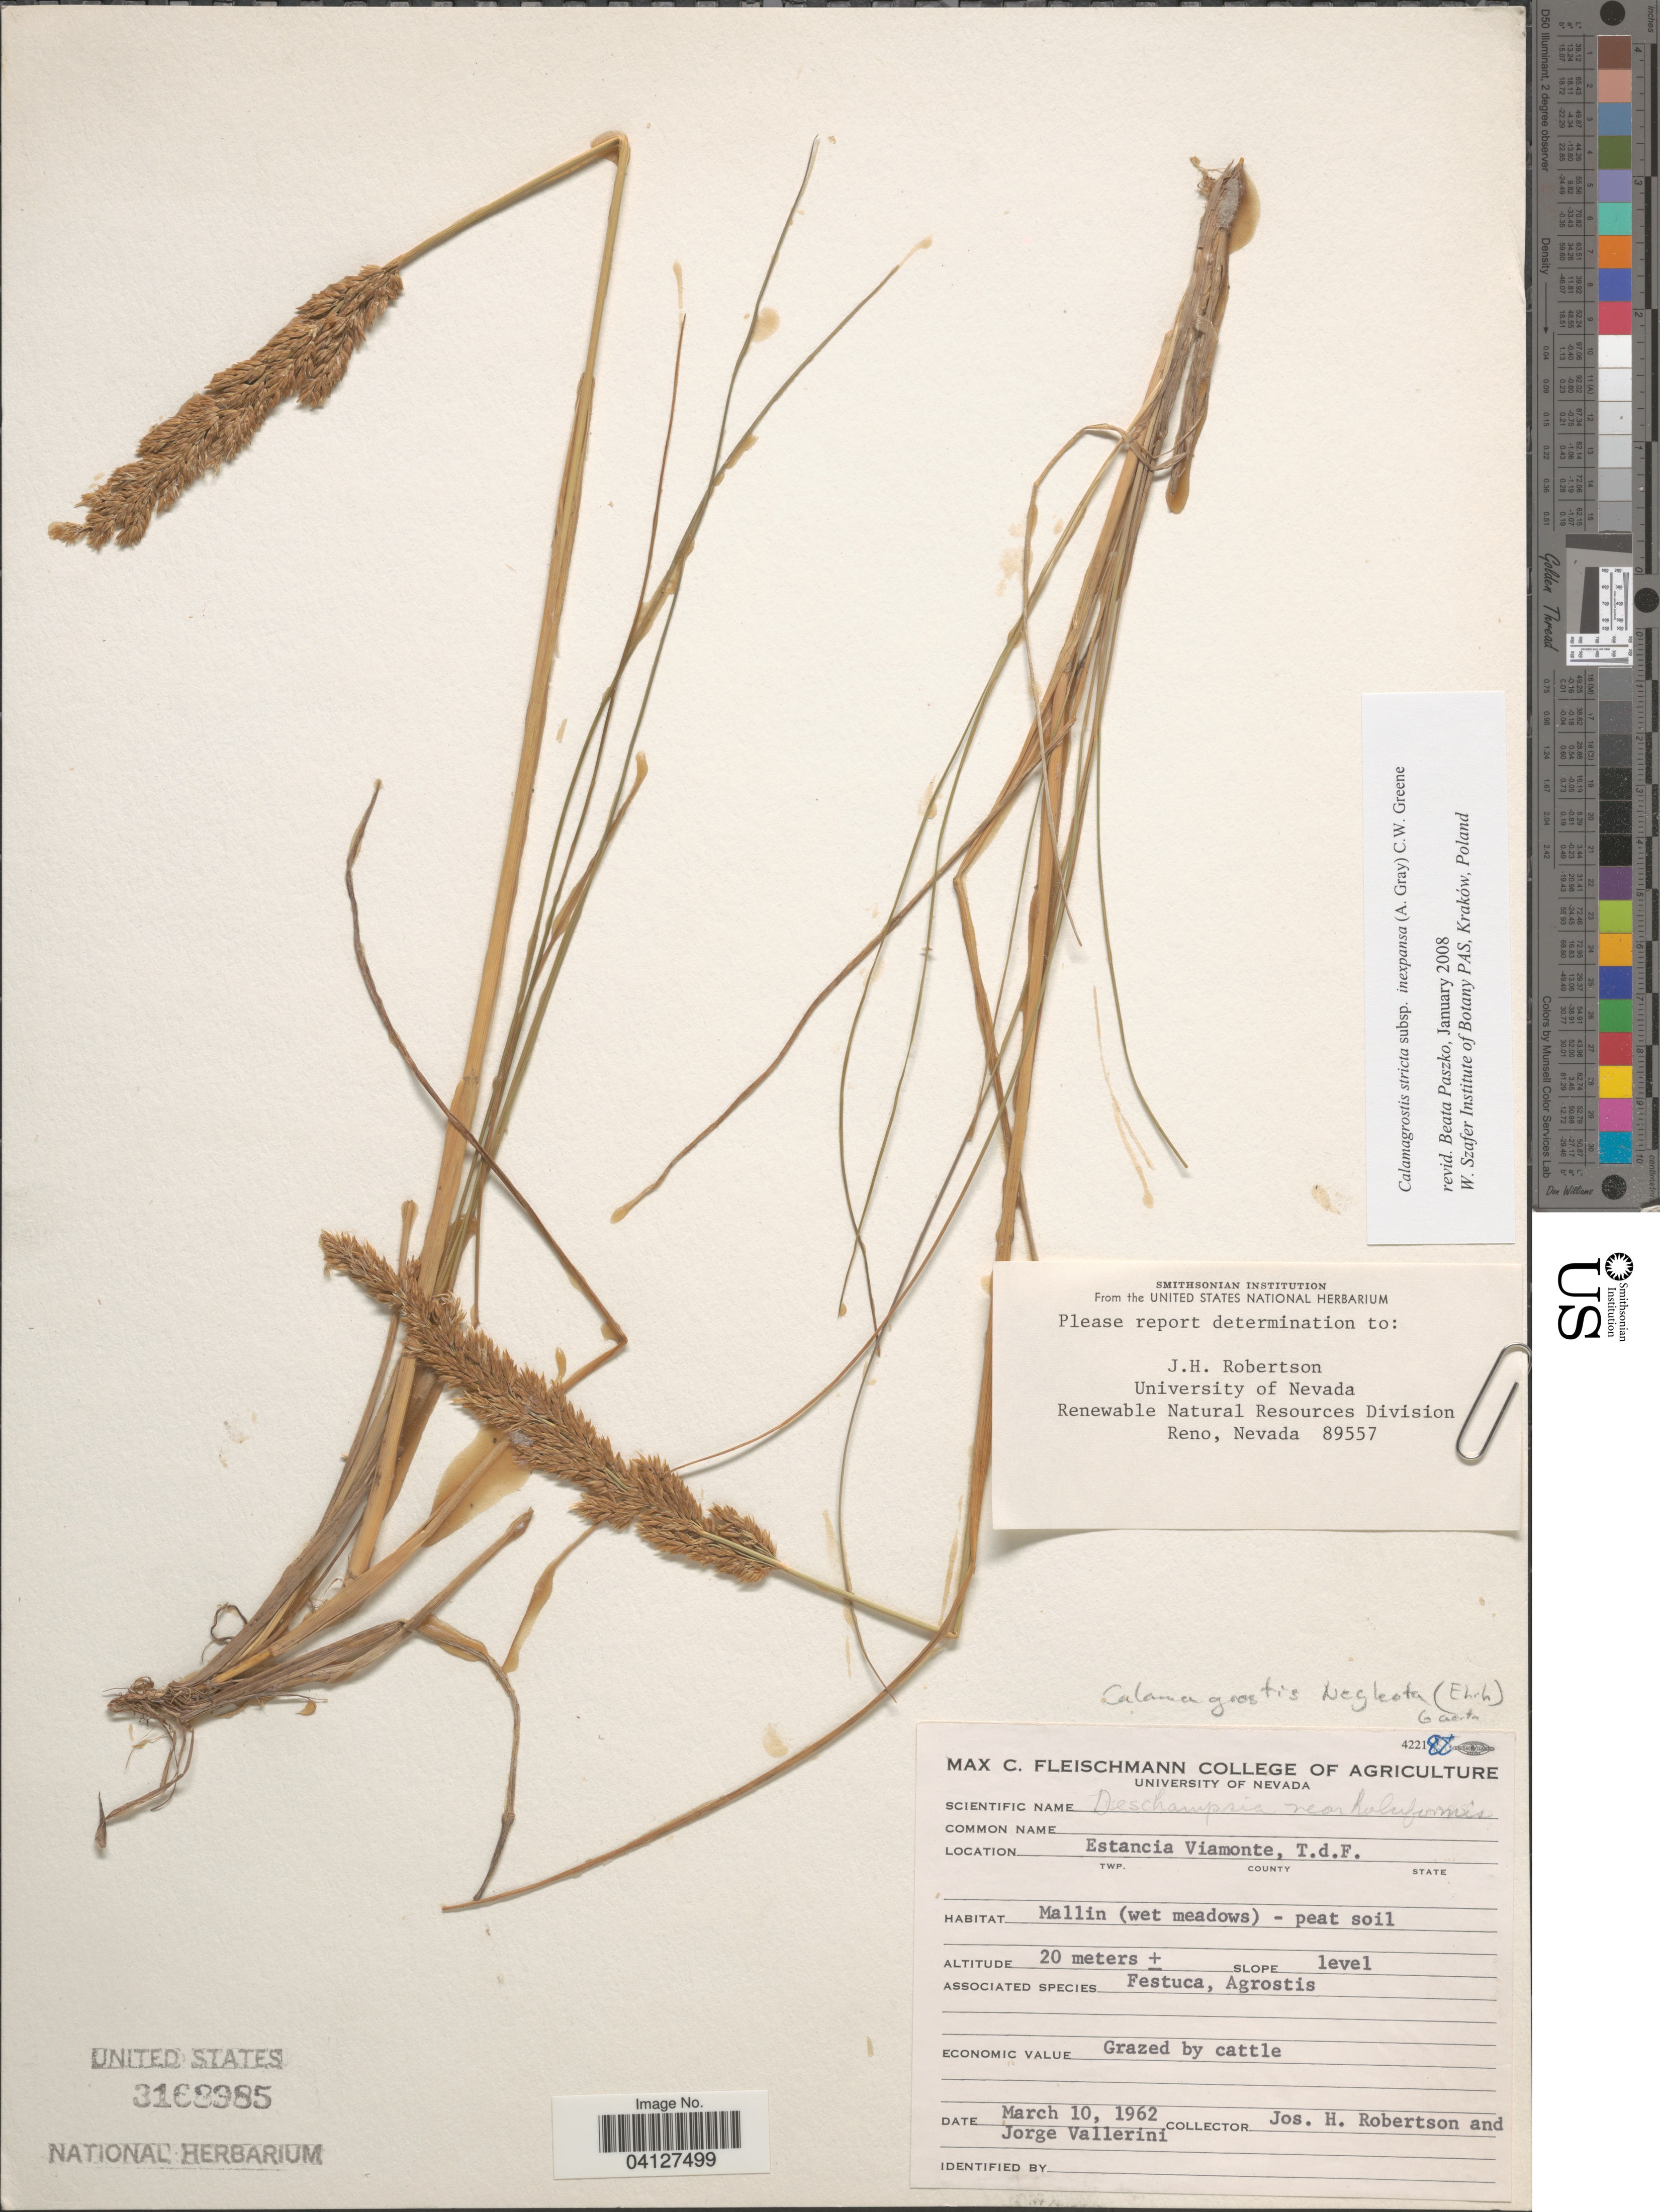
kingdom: Plantae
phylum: Tracheophyta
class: Liliopsida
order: Poales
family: Poaceae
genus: Calamagrostis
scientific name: Calamagrostis stricta subsp. inexpansa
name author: (A. Gray) C.W. Greene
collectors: J. Robertson & J. Vallerini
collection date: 1962-03-10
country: Argentina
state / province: Tierra del Fuego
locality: Estancia Viamonte, T.d.F.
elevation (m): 20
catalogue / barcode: US 3168985